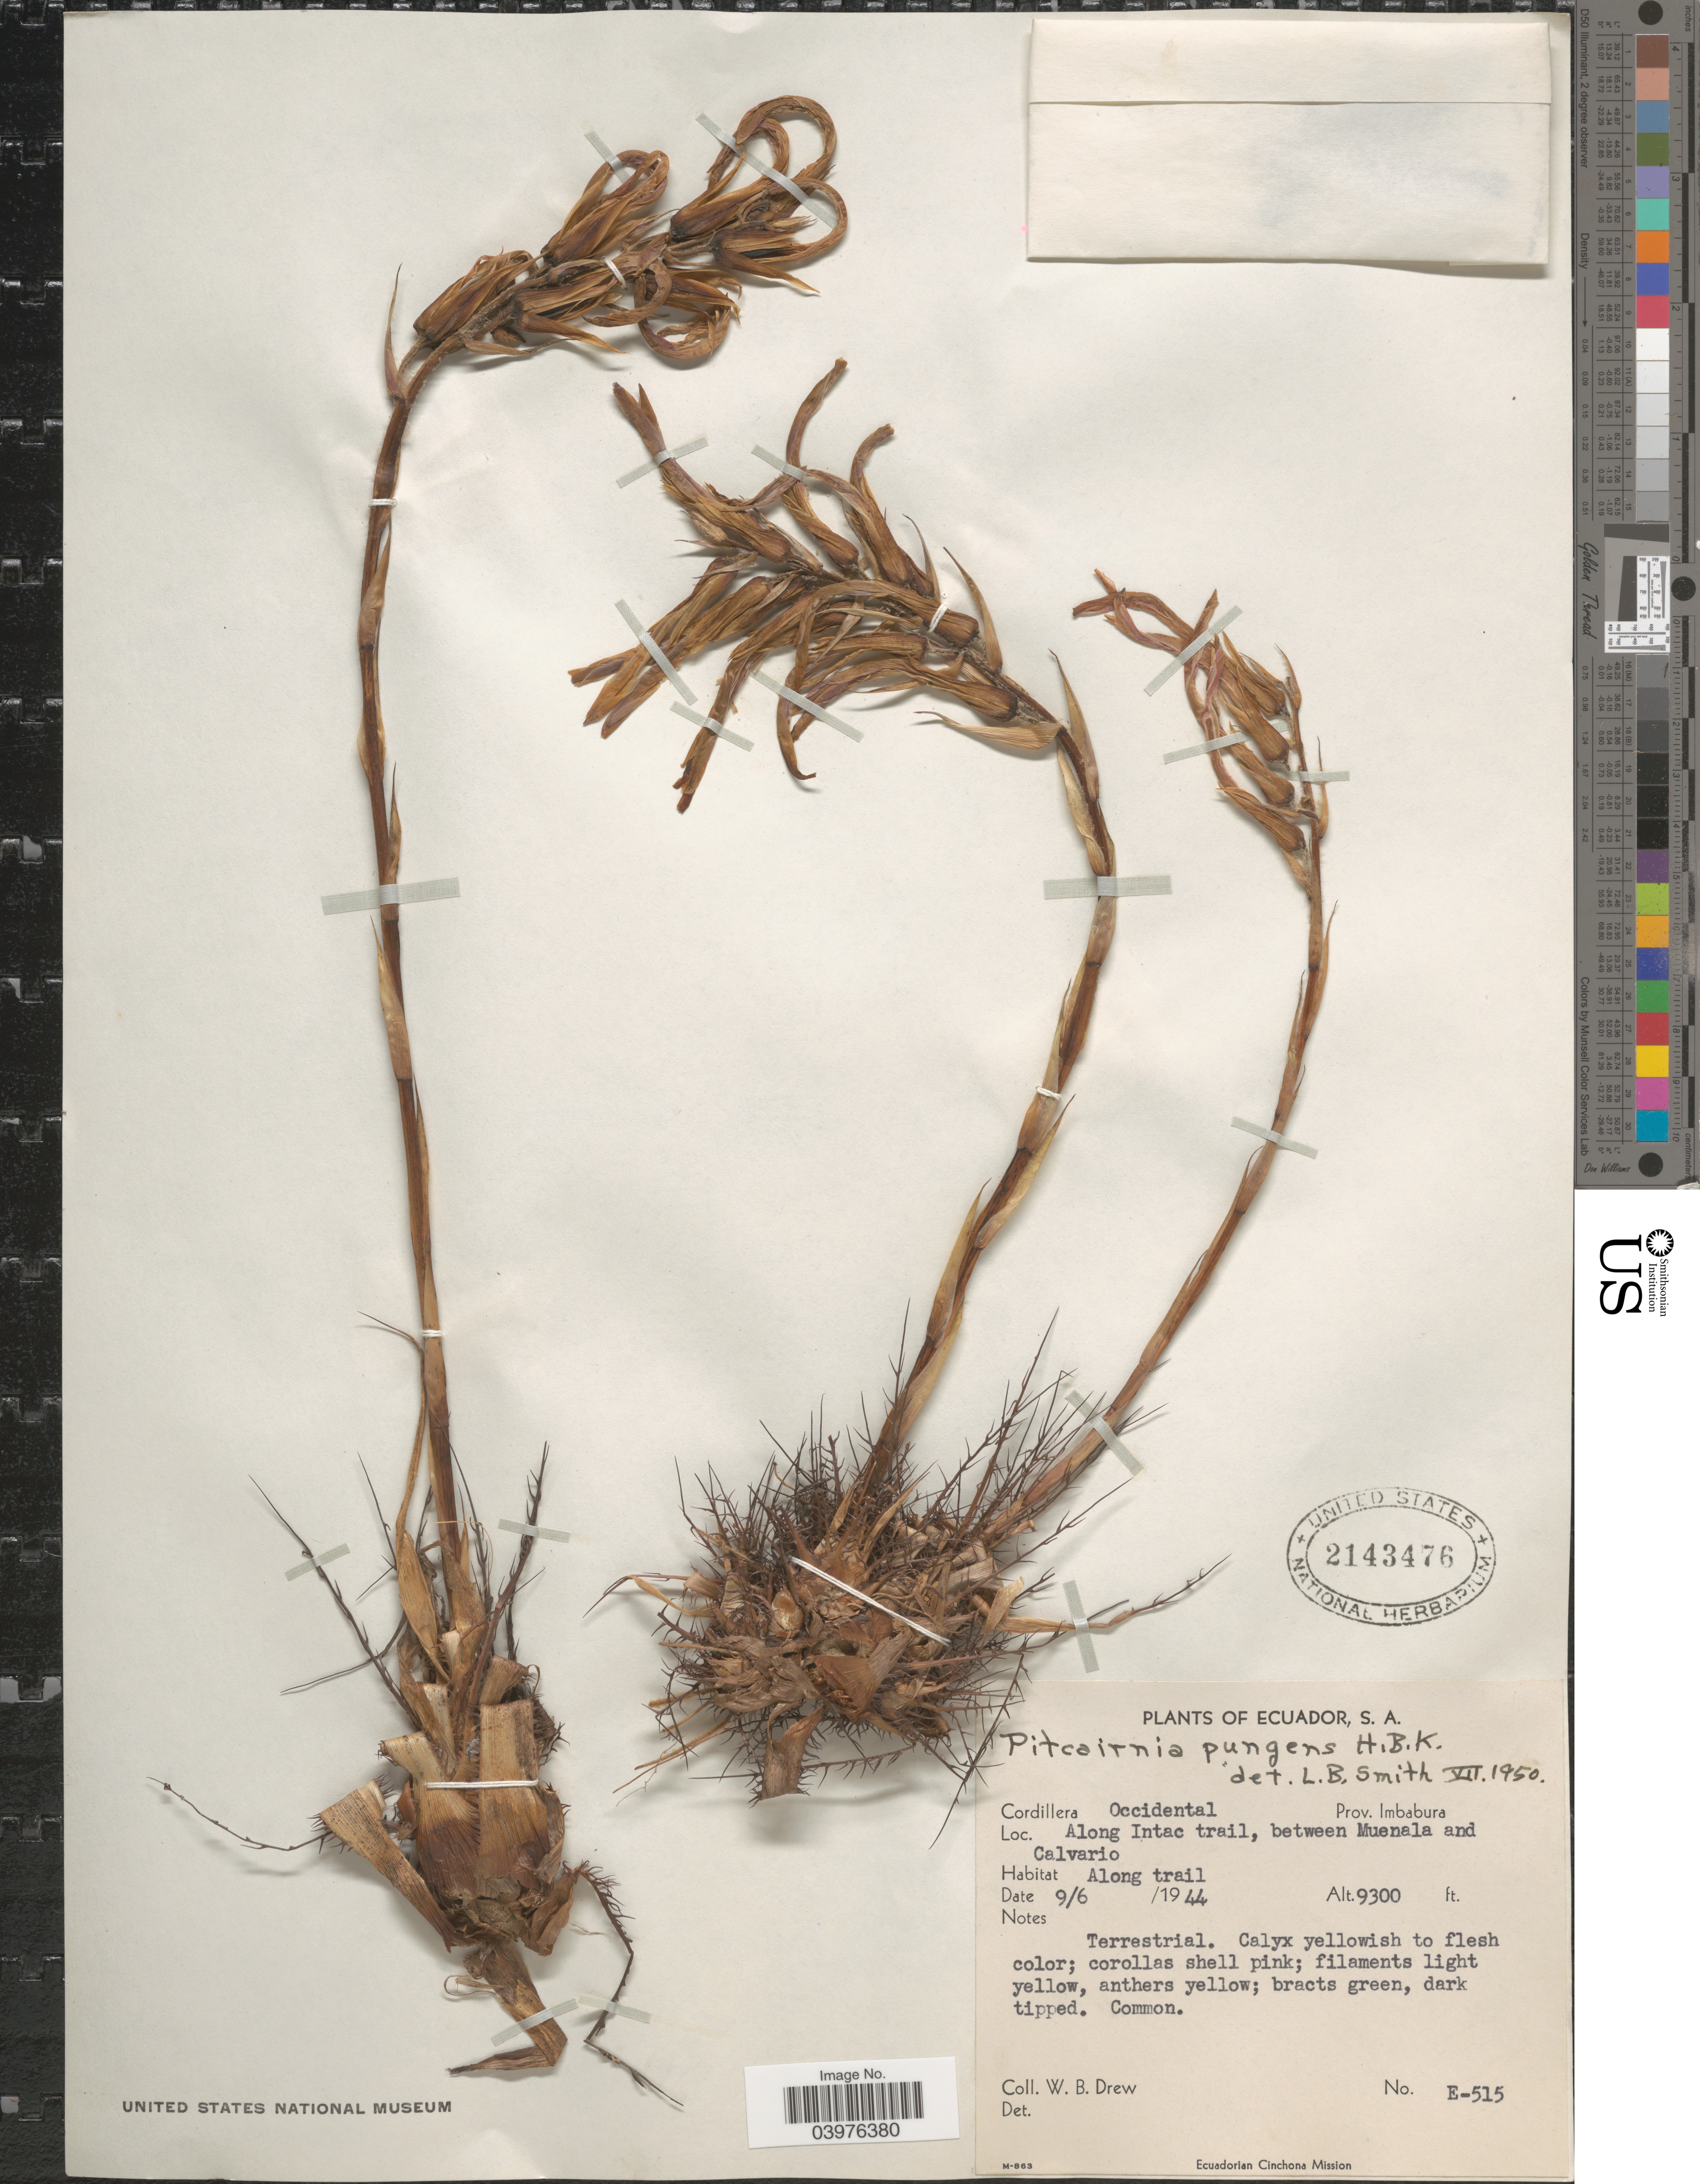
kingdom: Plantae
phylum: Tracheophyta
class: Liliopsida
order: Poales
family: Bromeliaceae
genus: Pitcairnia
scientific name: Pitcairnia pungens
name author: Kunth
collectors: W. B. Drew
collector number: E-515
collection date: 1944-06-09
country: Ecuador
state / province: Imbabura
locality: Cordillera Occidental. Along Intac trail, between Muenala and Calvario. Along trail.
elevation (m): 2835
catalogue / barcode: US 2143476